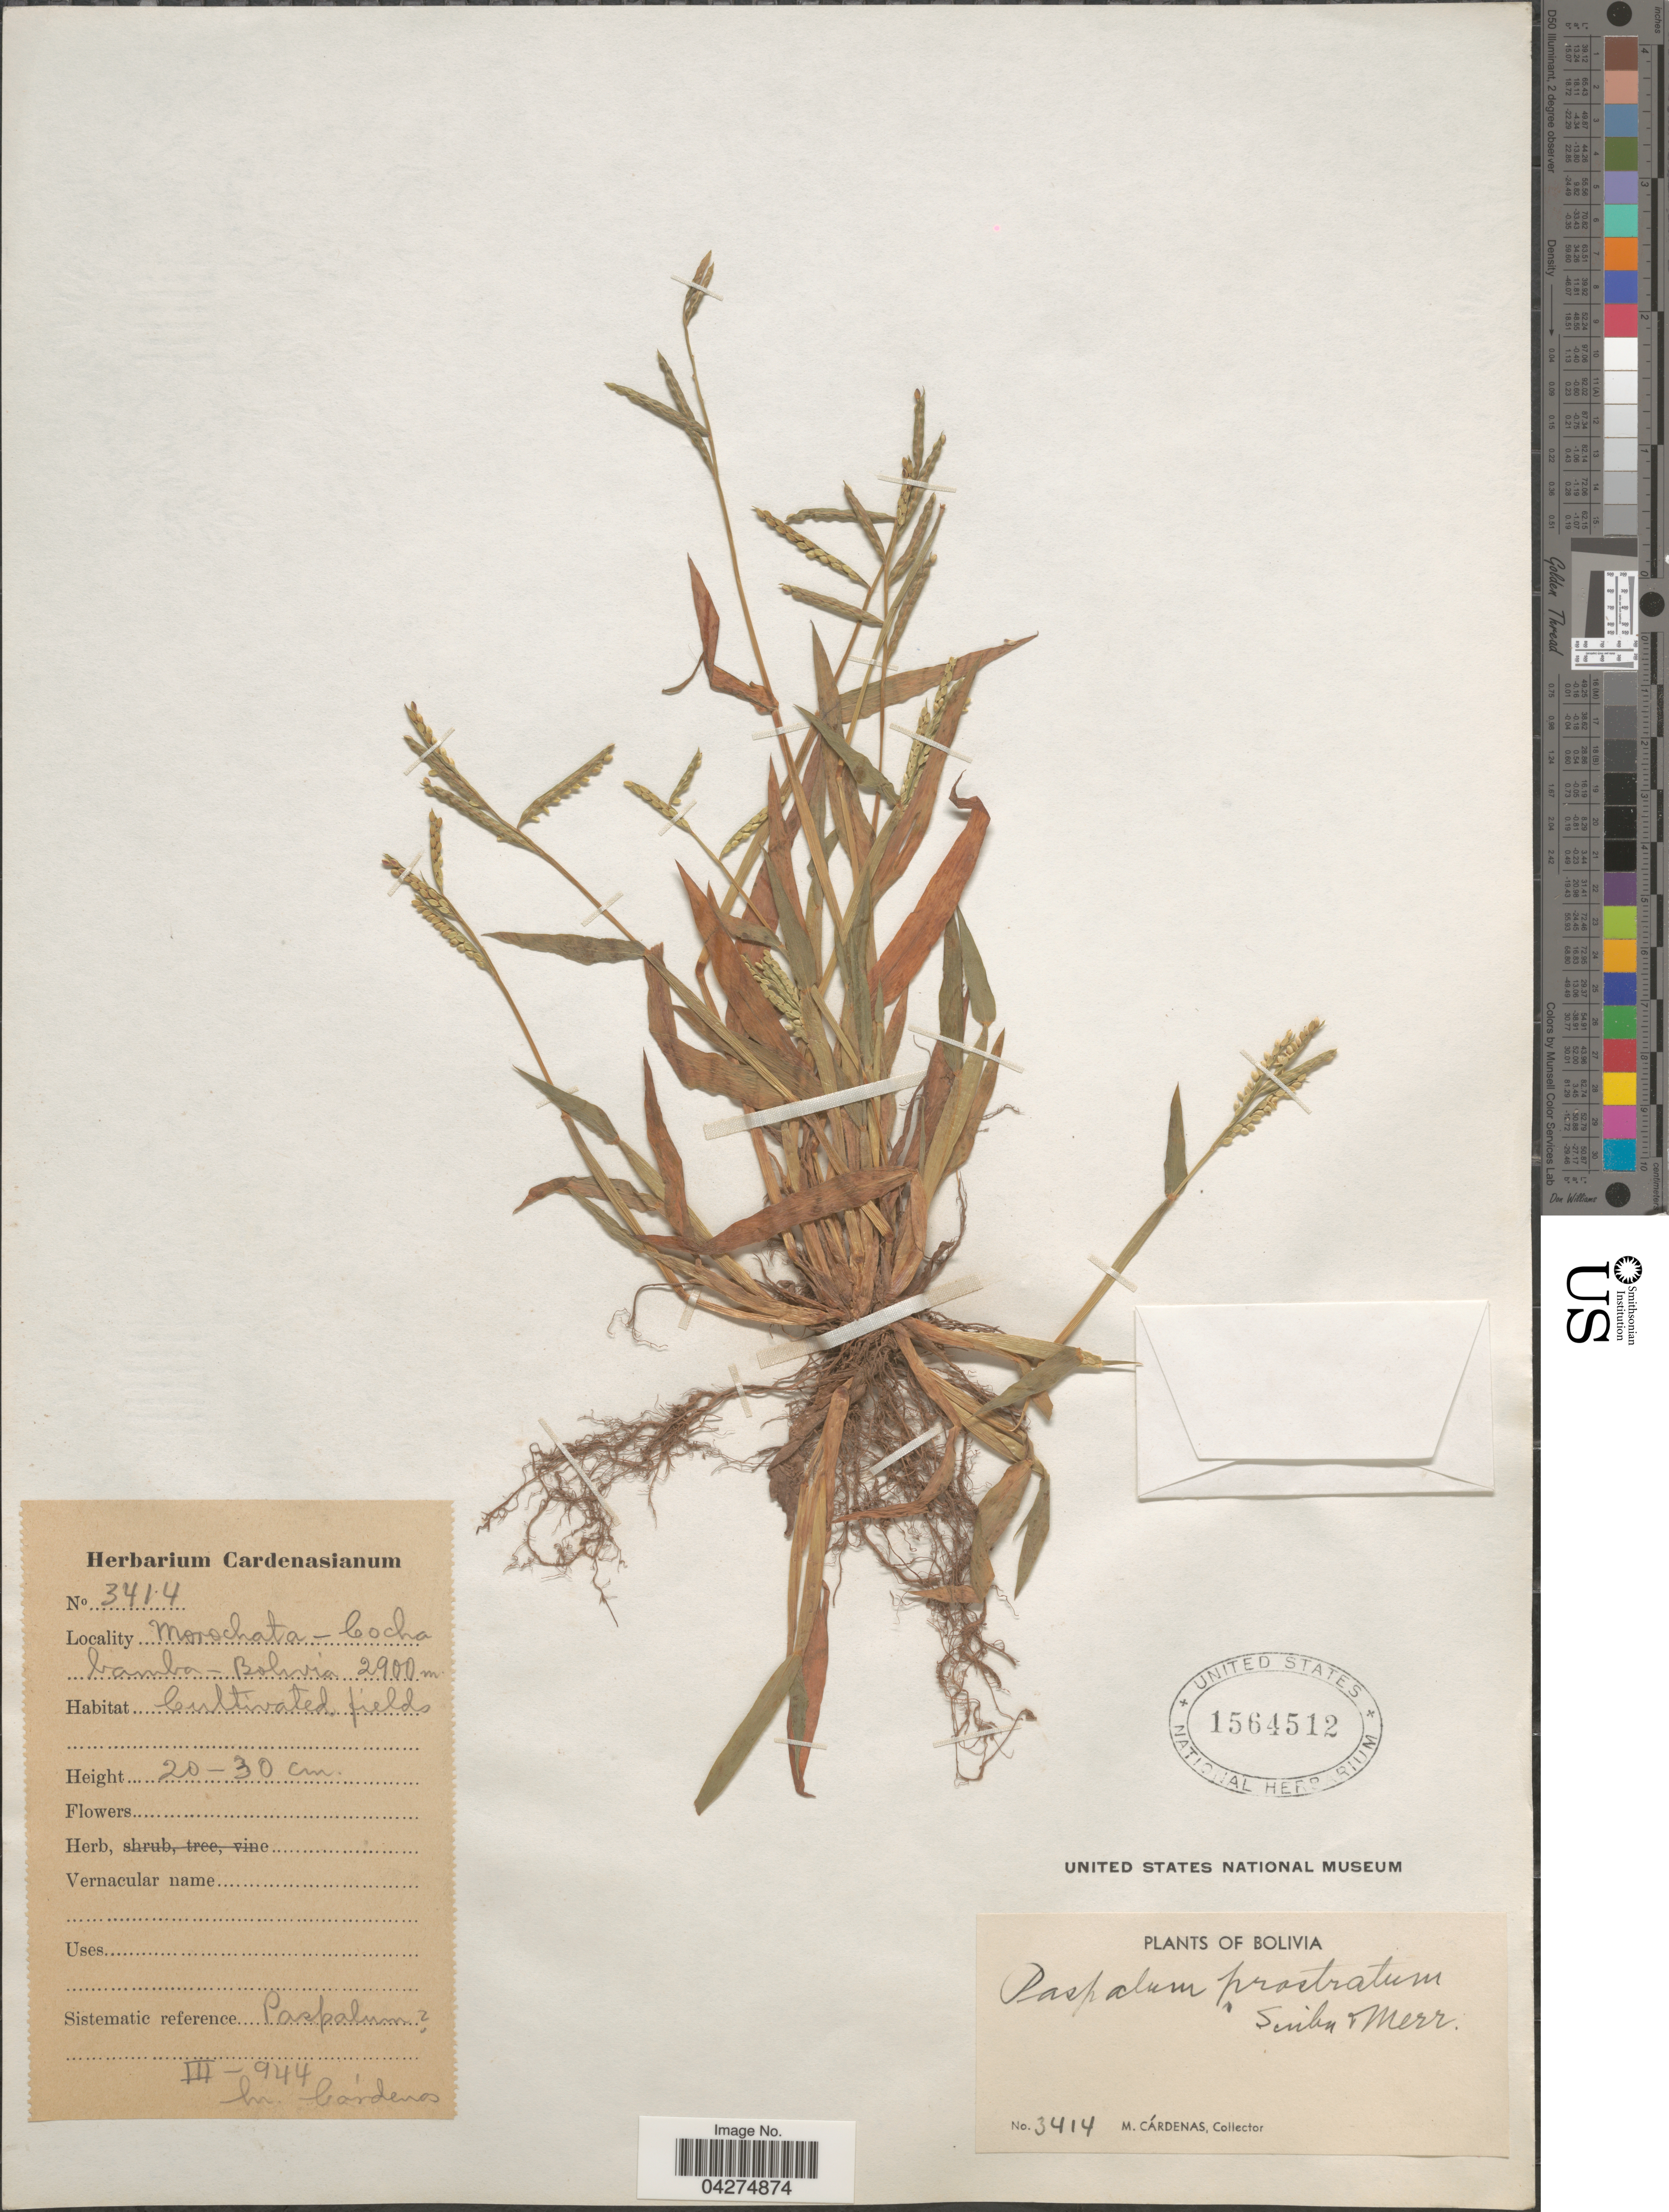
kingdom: Plantae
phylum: Tracheophyta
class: Liliopsida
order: Poales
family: Poaceae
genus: Paspalum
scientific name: Paspalum prostratum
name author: Scribn. & Merr.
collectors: M. Cárdenas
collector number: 3414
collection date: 1944-03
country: Bolivia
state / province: Cochabamba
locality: Morochata.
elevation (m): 2900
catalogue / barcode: US 1564512